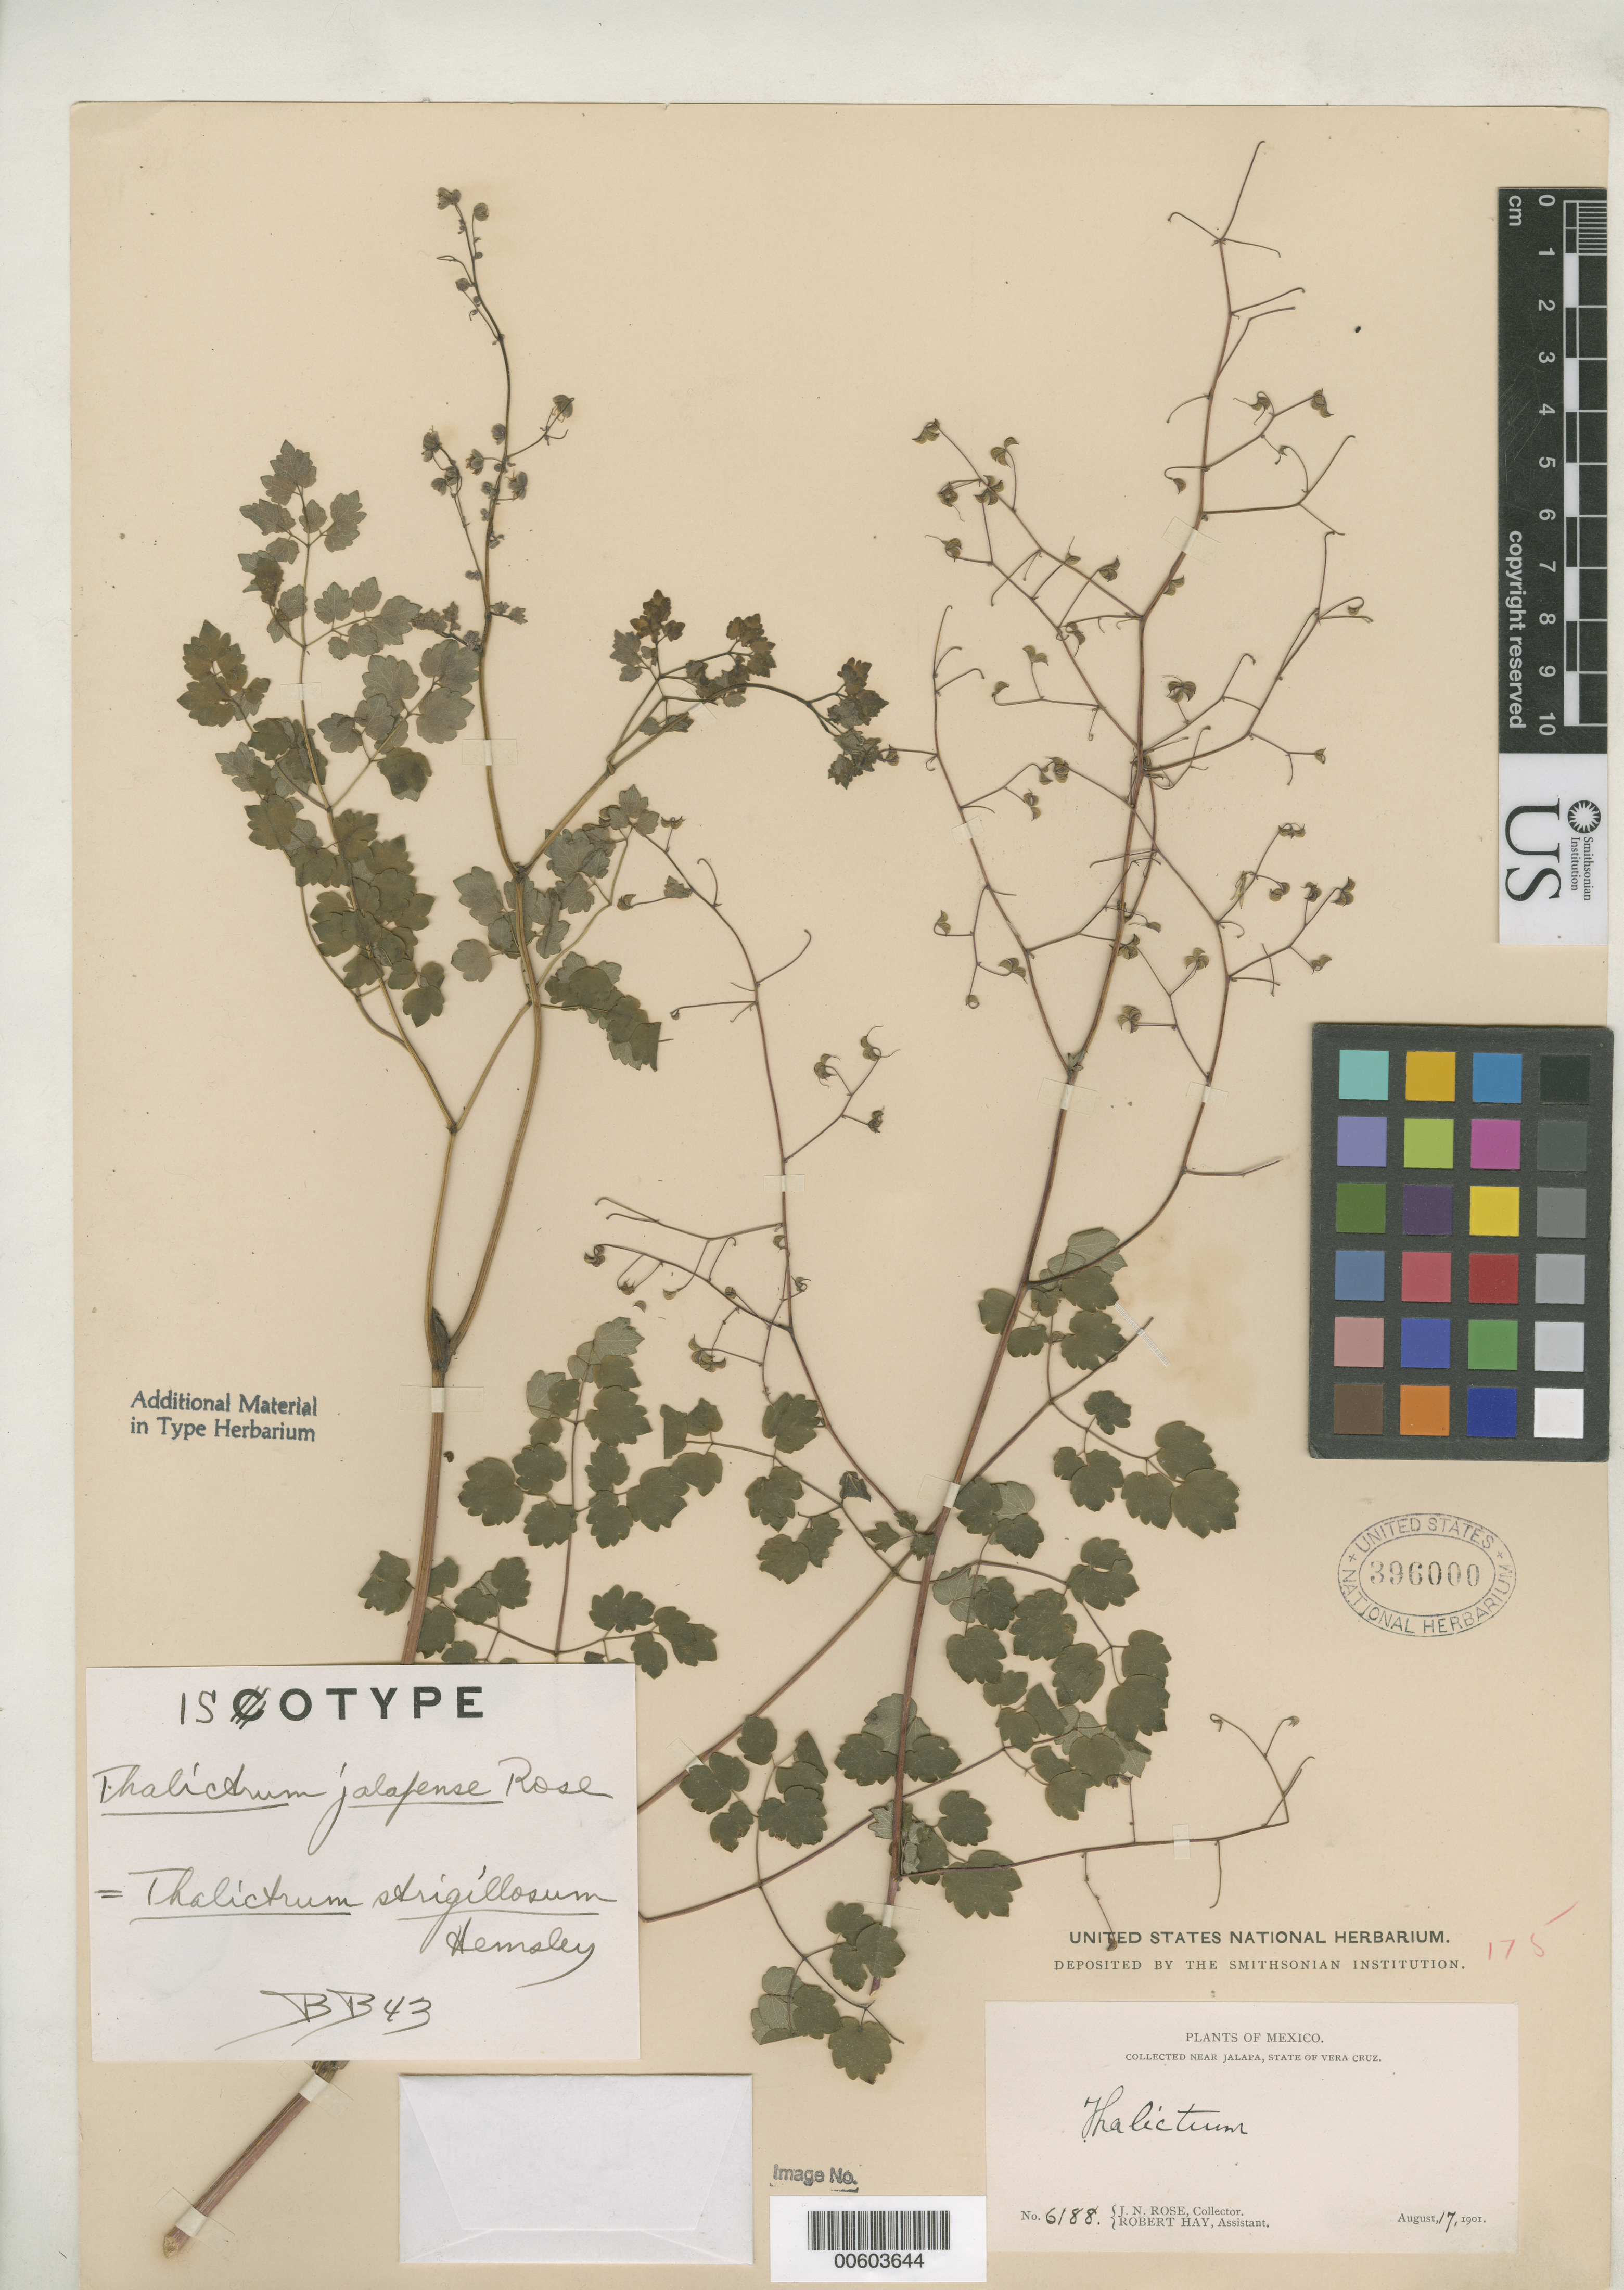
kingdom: Plantae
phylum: Tracheophyta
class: Magnoliopsida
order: Ranunculales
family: Ranunculaceae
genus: Thalictrum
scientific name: Thalictrum jalapense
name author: Rose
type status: Isotype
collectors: J. N. Rose & R. H. Hay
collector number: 6188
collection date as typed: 17 Aug 1901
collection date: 1901-08-17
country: Mexico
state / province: Veracruz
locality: Near Jalapa.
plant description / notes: Annotated as isotype by B. Boivin (1943).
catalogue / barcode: US 396000